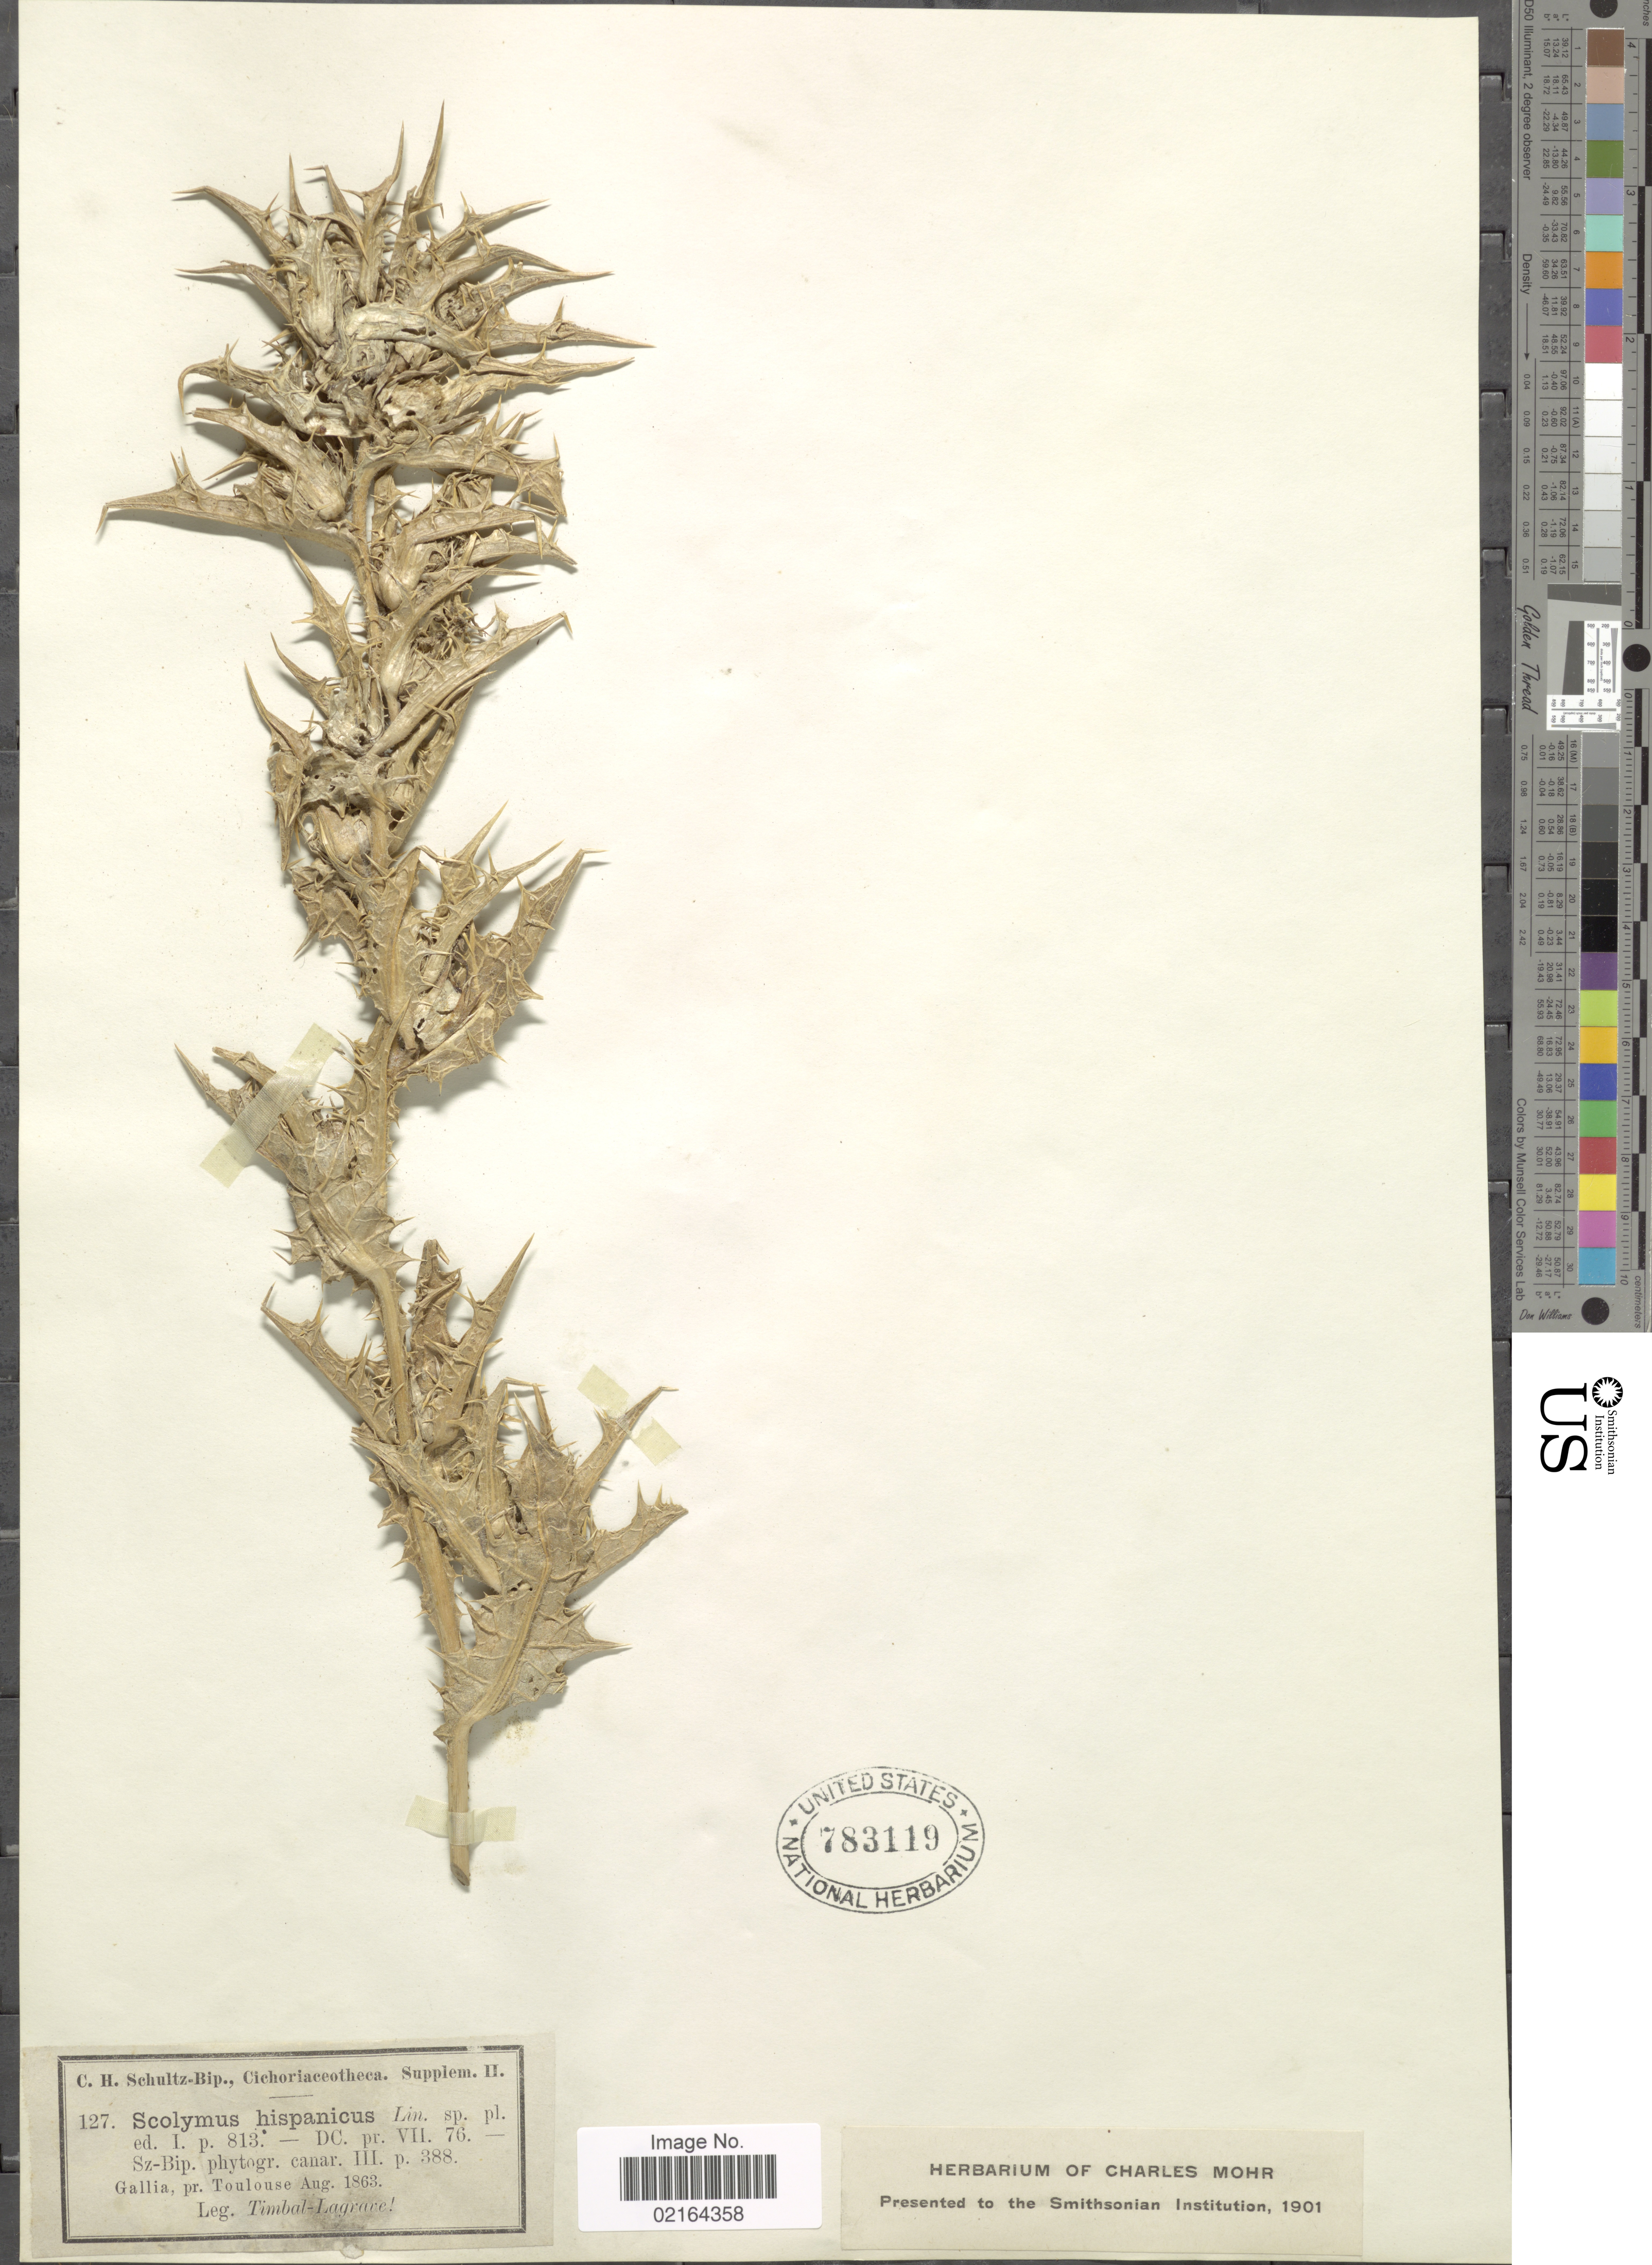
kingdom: Plantae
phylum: Tracheophyta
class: Magnoliopsida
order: Asterales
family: Asteraceae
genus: Scolymus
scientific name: Scolymus hispanicus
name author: L.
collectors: P. Timbal-Lagrave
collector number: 127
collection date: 1863-08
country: France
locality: Gallia, pr. Toulouse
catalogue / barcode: US 783119